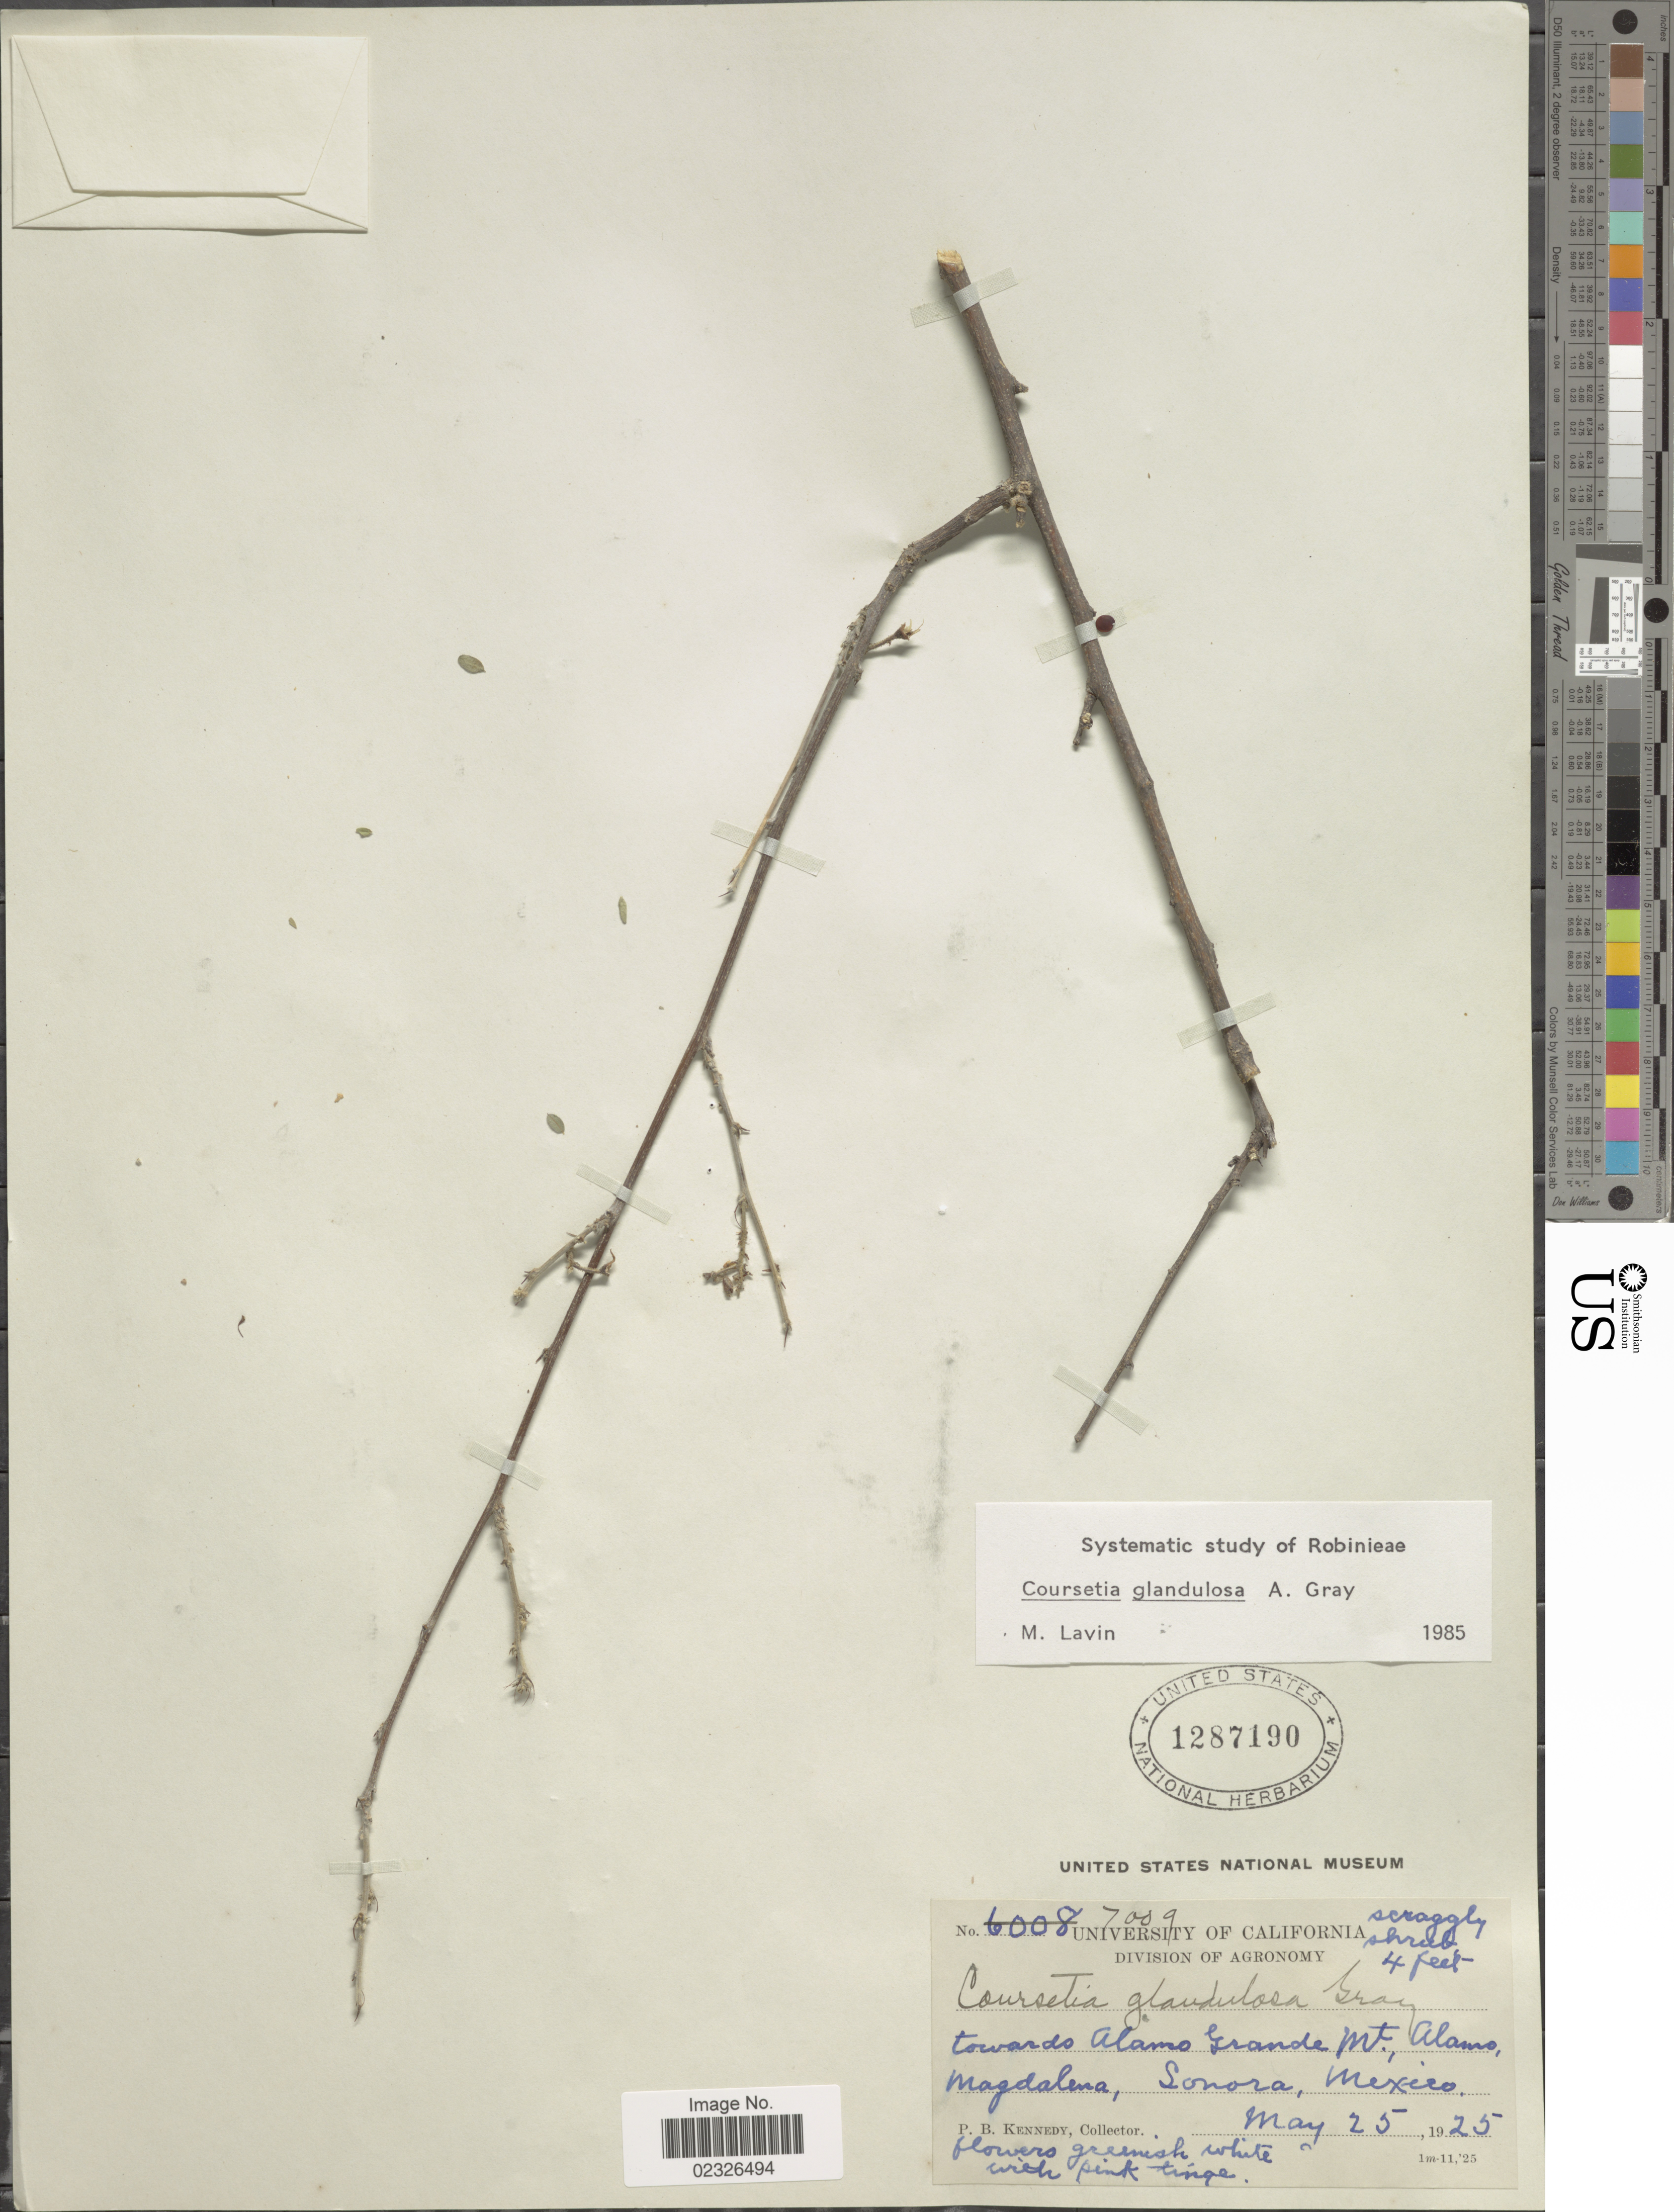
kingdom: Plantae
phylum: Tracheophyta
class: Magnoliopsida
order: Fabales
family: Fabaceae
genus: Coursetia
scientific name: Coursetia glandulosa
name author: A. Gray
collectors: P. B. Kennedy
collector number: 7009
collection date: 1925-05-25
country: Mexico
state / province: Sonora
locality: Towards Alamo Grande Mt., Alamo Magdalena, Sonora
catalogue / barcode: US 1287190